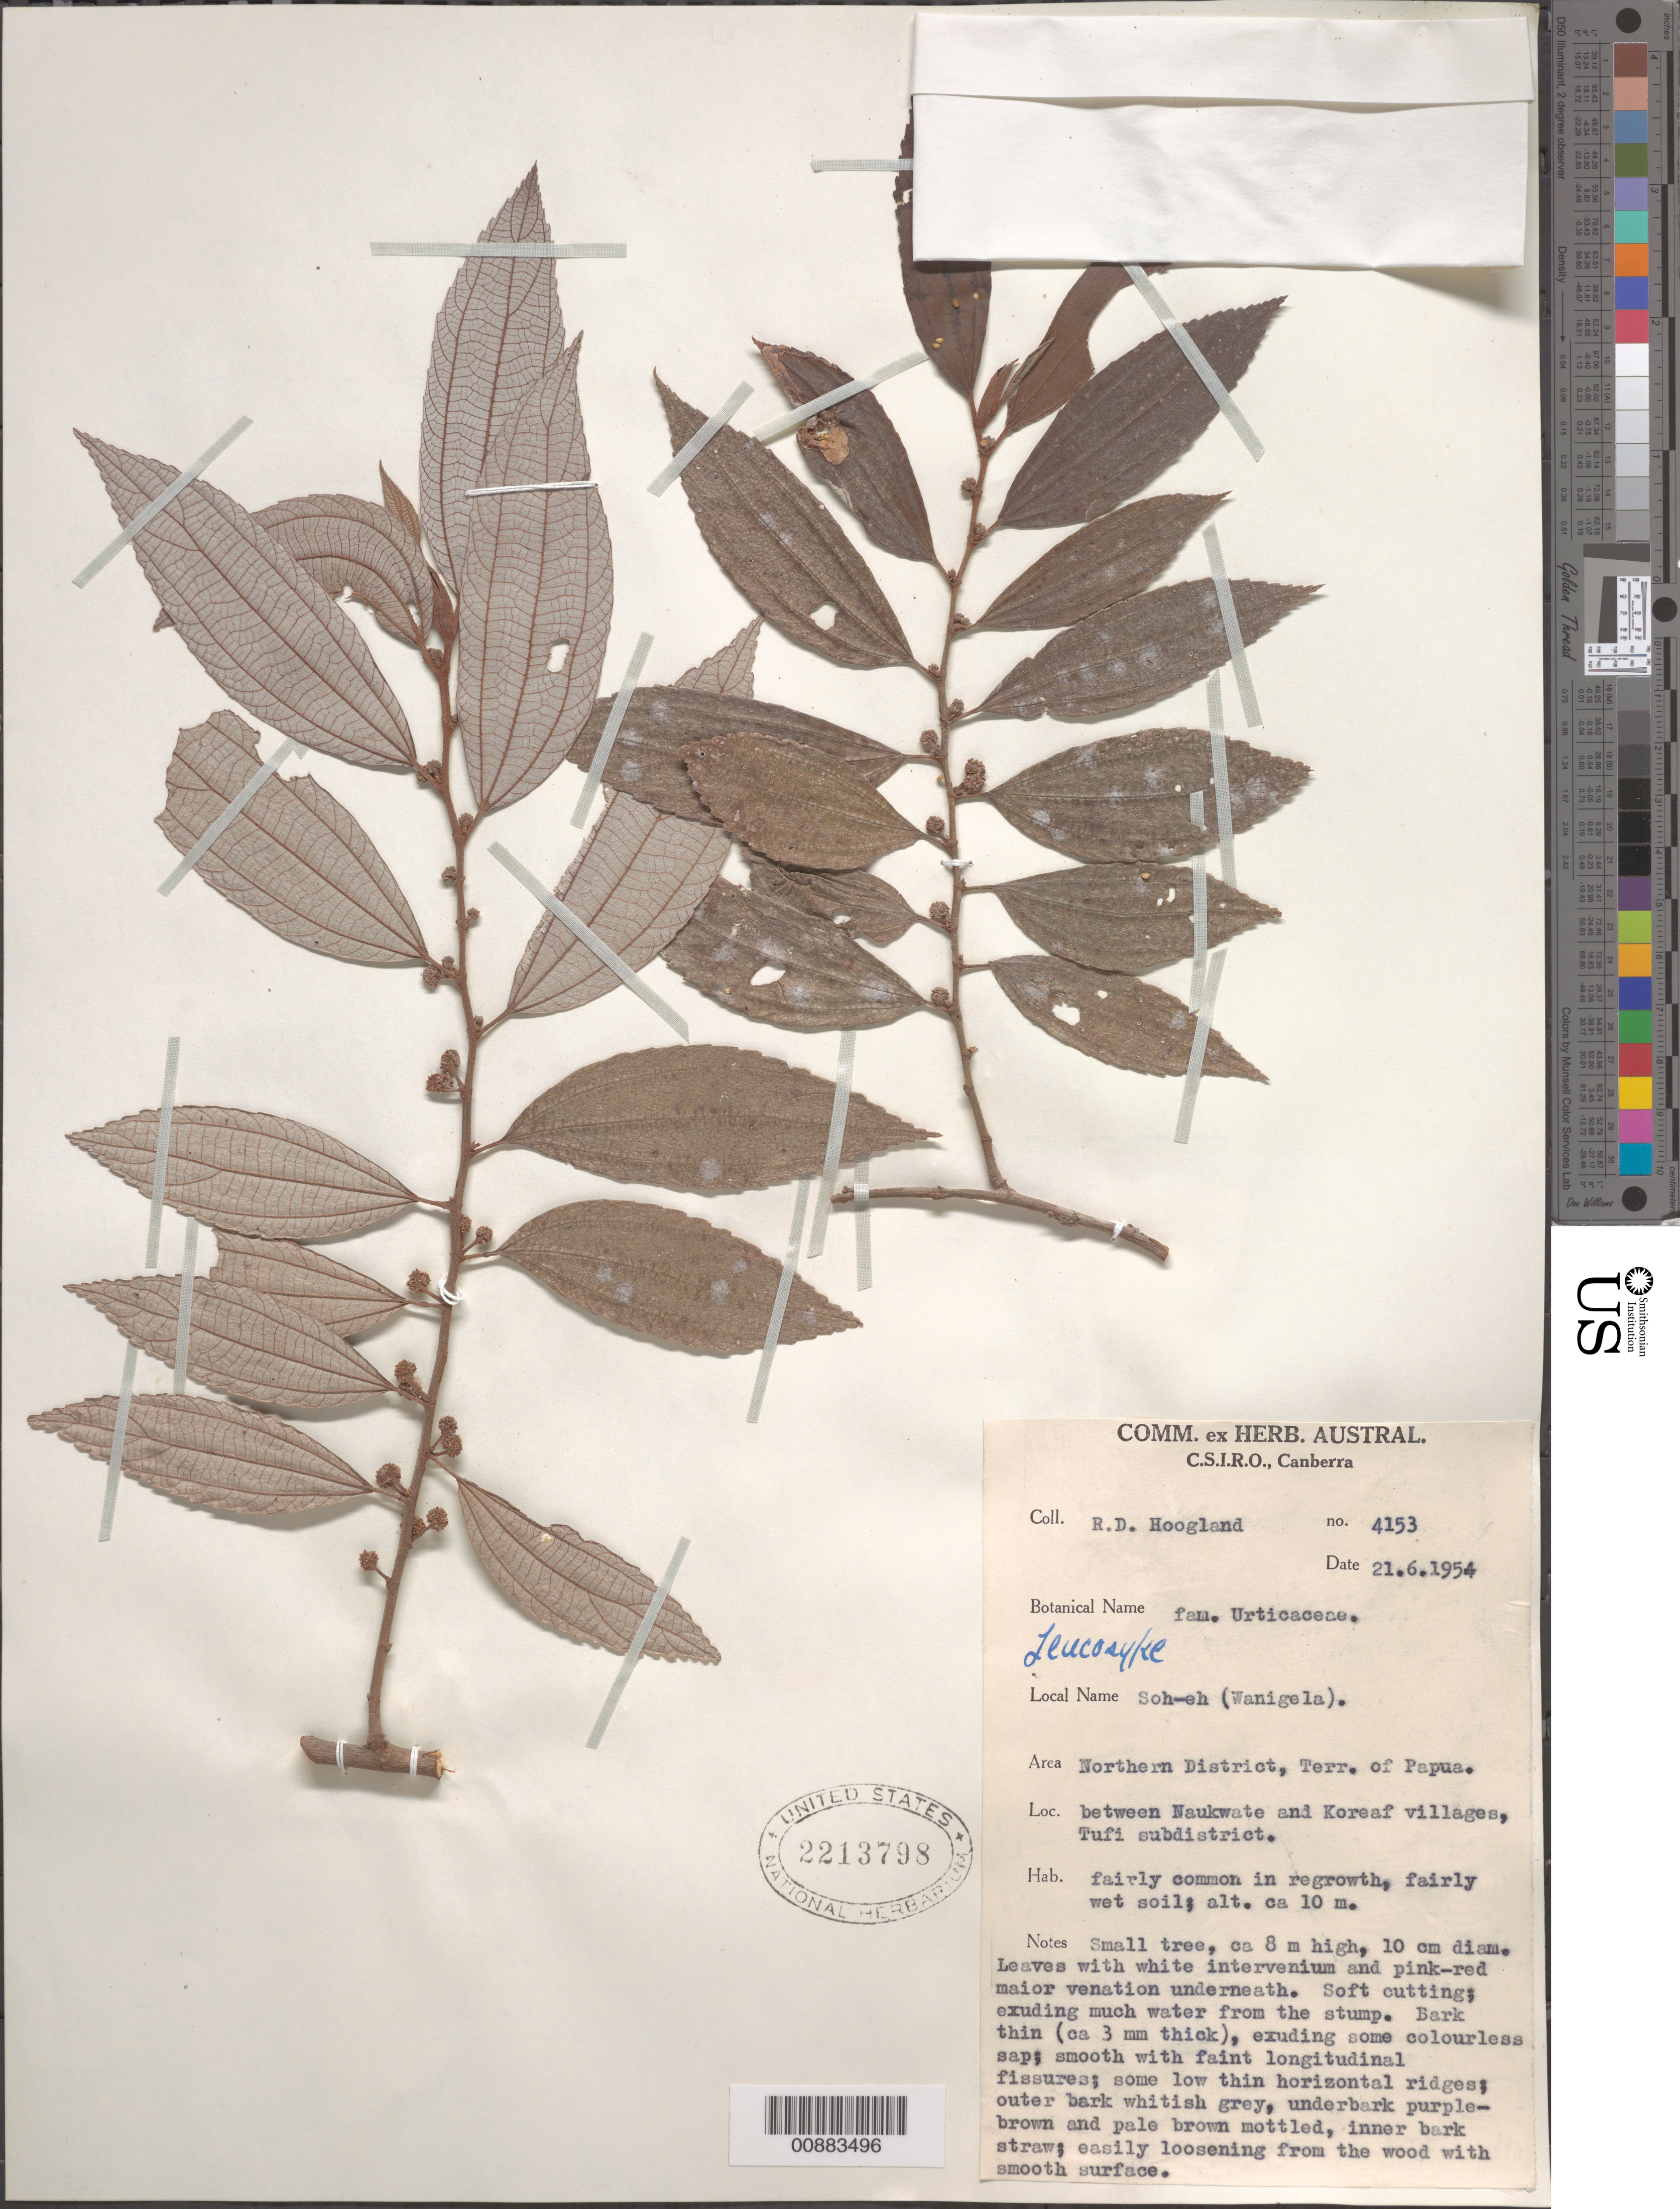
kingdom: Plantae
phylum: Tracheophyta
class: Magnoliopsida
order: Rosales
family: Urticaceae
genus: Leucosyke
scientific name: Leucosyke sp.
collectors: R. D. Hoogland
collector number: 4153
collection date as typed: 21 Jun 1954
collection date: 1954-06-21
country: Papua New Guinea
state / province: Northern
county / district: Tufi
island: New Guinea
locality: Between Naukwate and Koreaf villages, Tufi subdistrict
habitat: common in regrowth, fairly wet soil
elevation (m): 10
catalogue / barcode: US 2213798